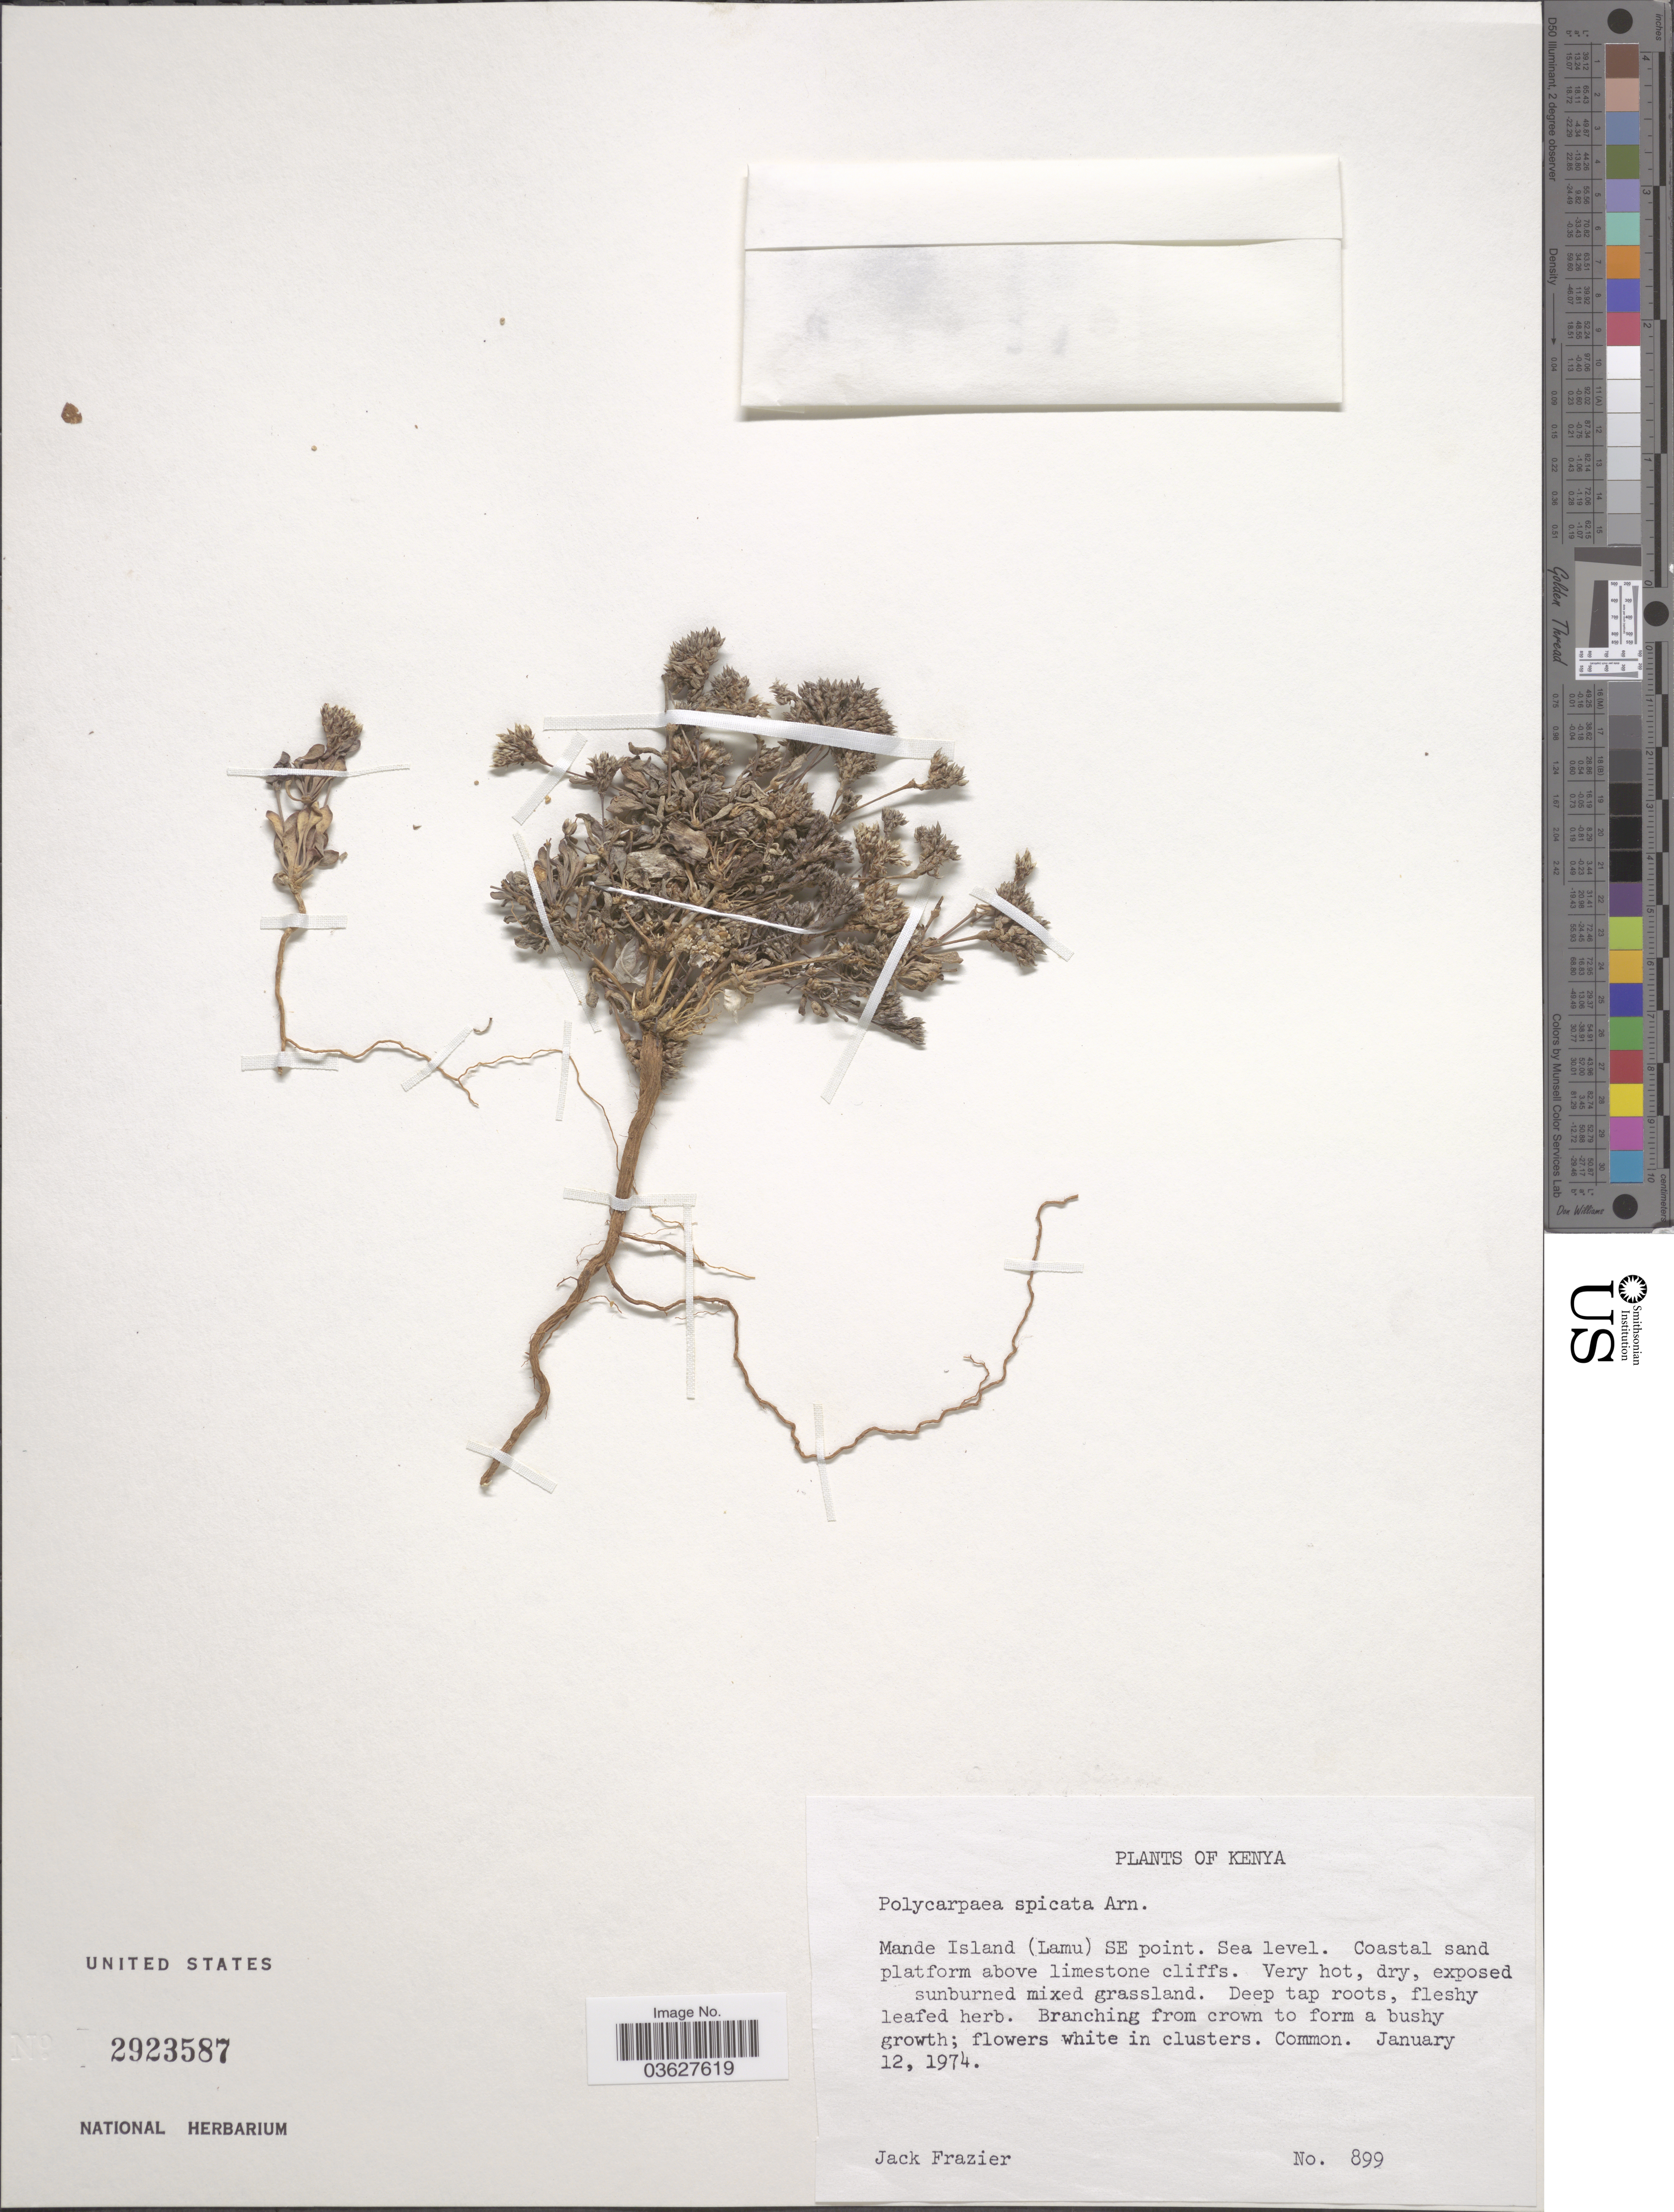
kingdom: Plantae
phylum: Tracheophyta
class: Magnoliopsida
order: Caryophyllales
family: Caryophyllaceae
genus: Polycarpaea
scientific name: Polycarpaea spicata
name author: Wight ex Arn.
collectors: J. Frazier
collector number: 899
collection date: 1974-01-12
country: Kenya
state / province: Lamu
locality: Mande Island (Lamu) SE point.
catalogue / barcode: US 2923587